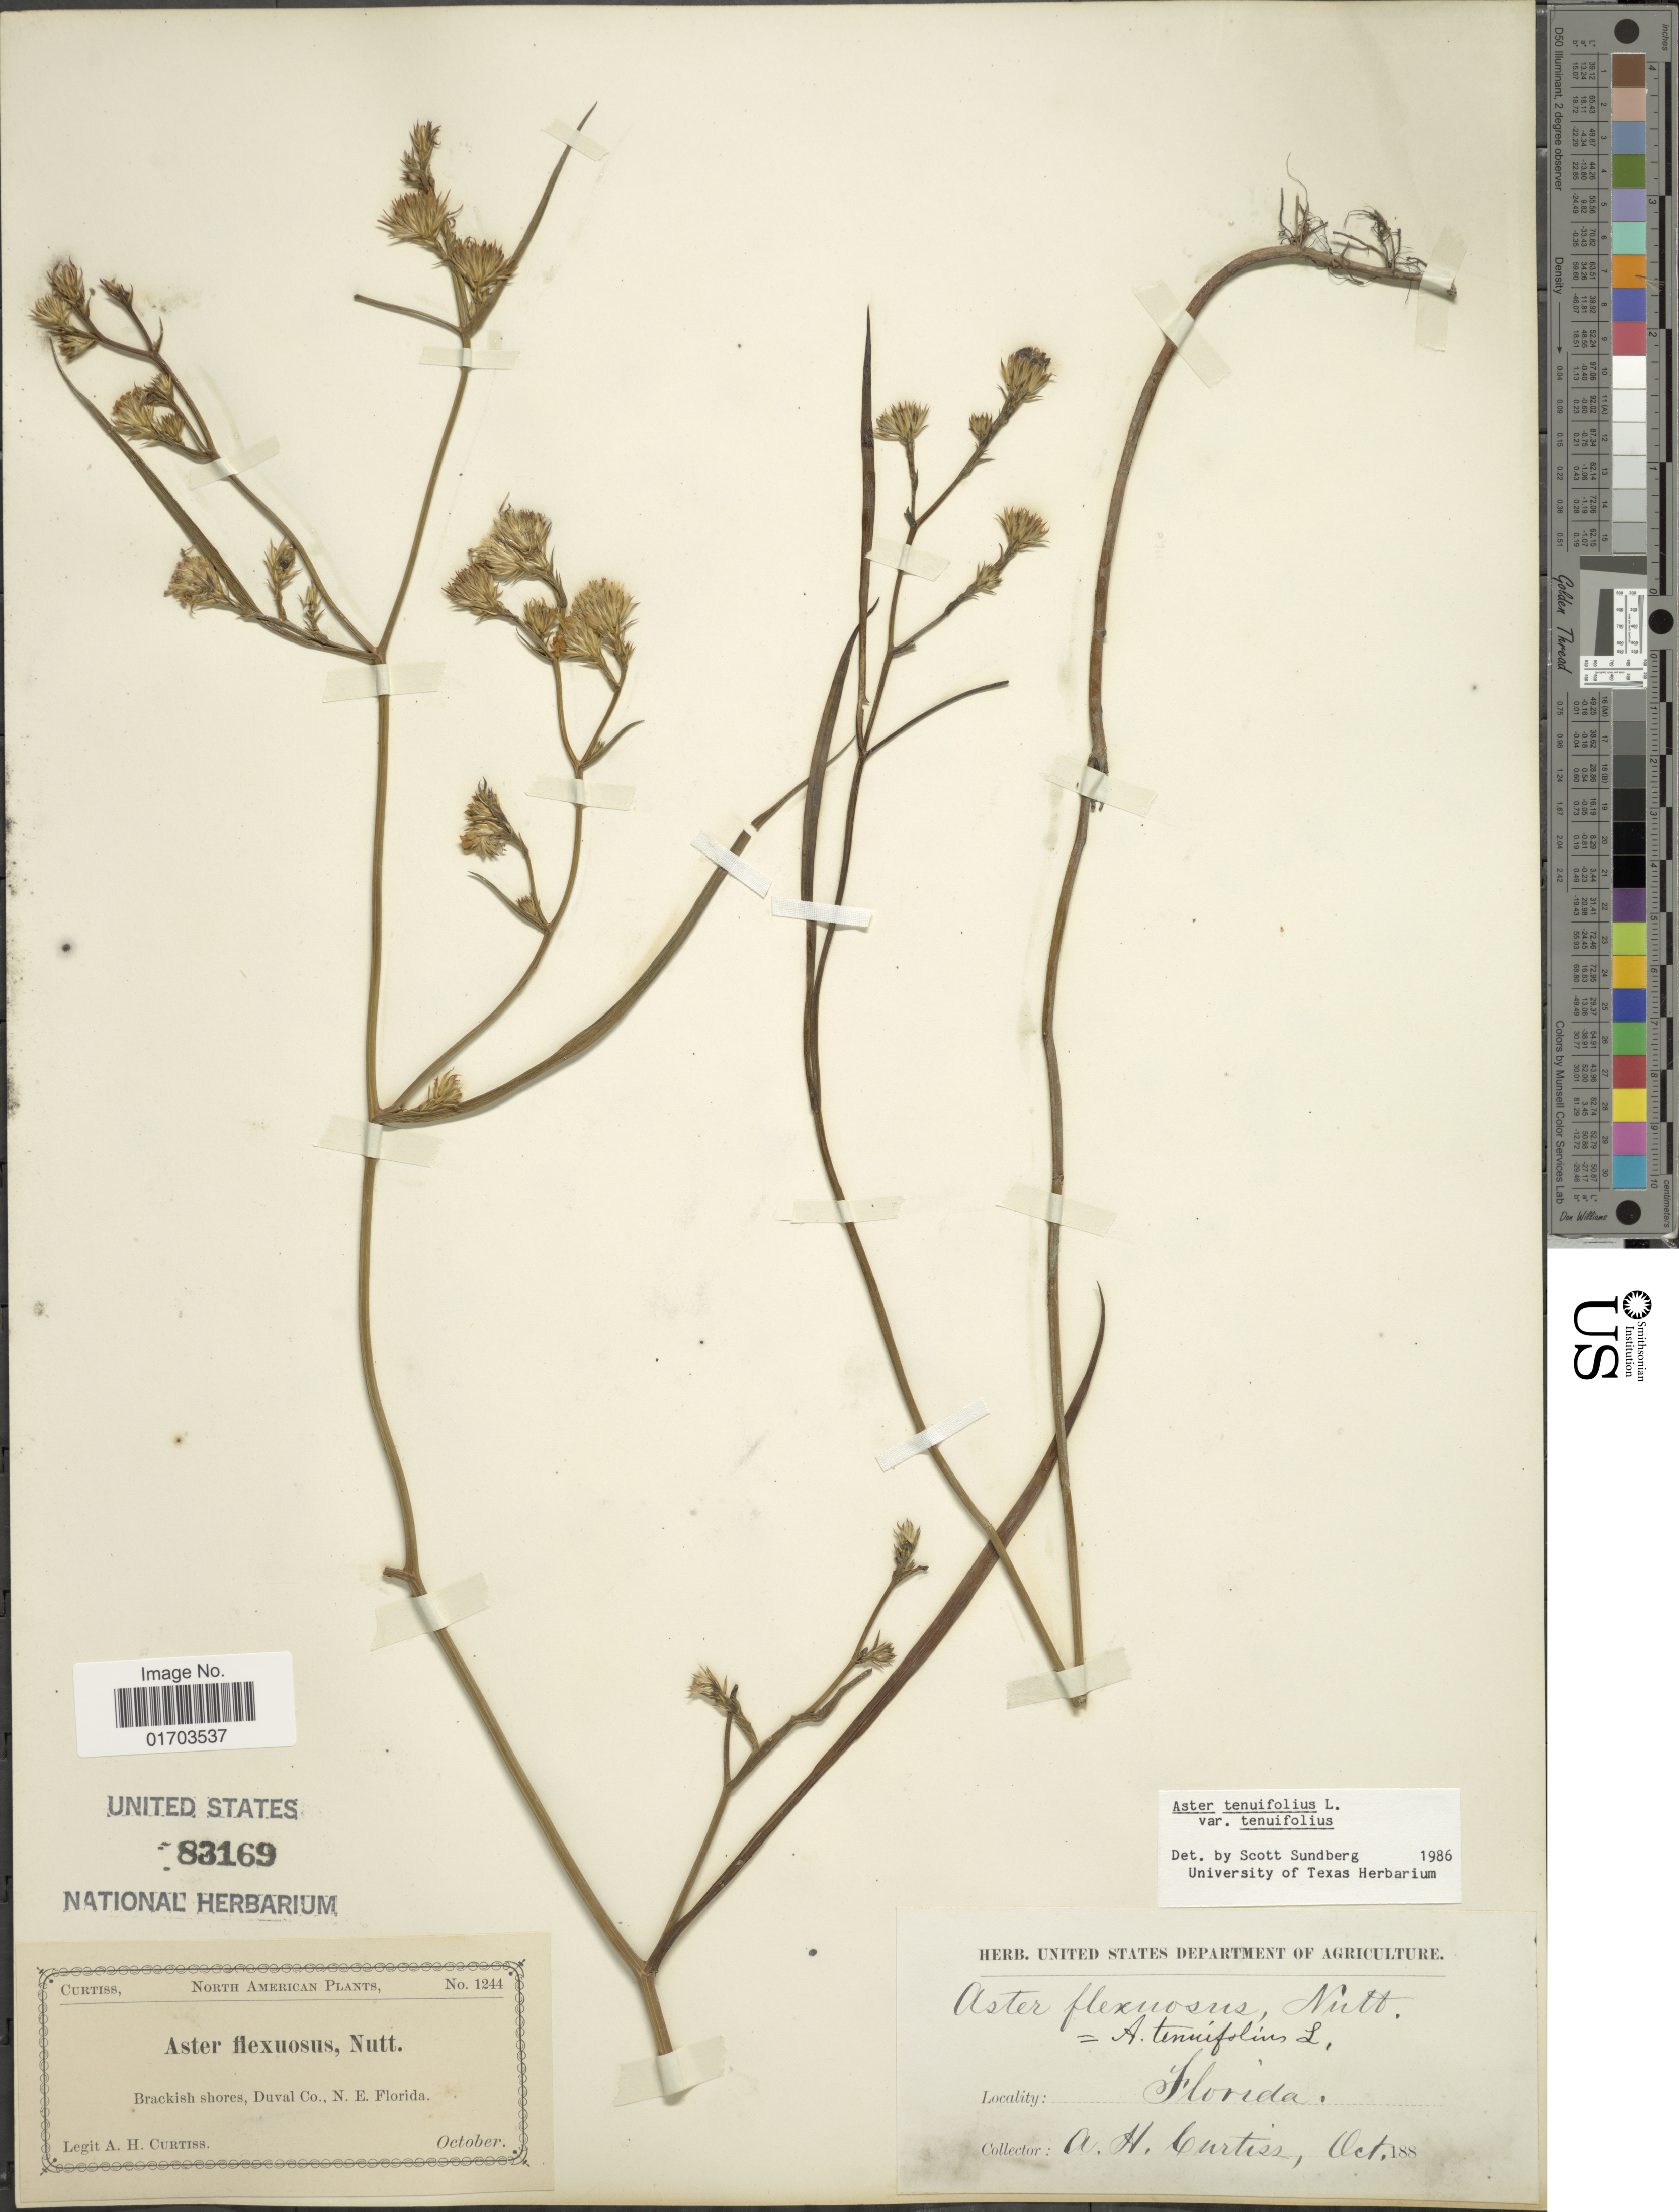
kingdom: Plantae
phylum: Tracheophyta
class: Magnoliopsida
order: Asterales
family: Asteraceae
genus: Symphyotrichum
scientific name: Symphyotrichum tenuifolium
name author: (L.) G.L. Nesom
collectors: A. H. Curtiss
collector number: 1244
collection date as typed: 188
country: United States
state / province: Florida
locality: Brakish shores, Duval Co., N.E. Florida.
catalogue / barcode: US 83169